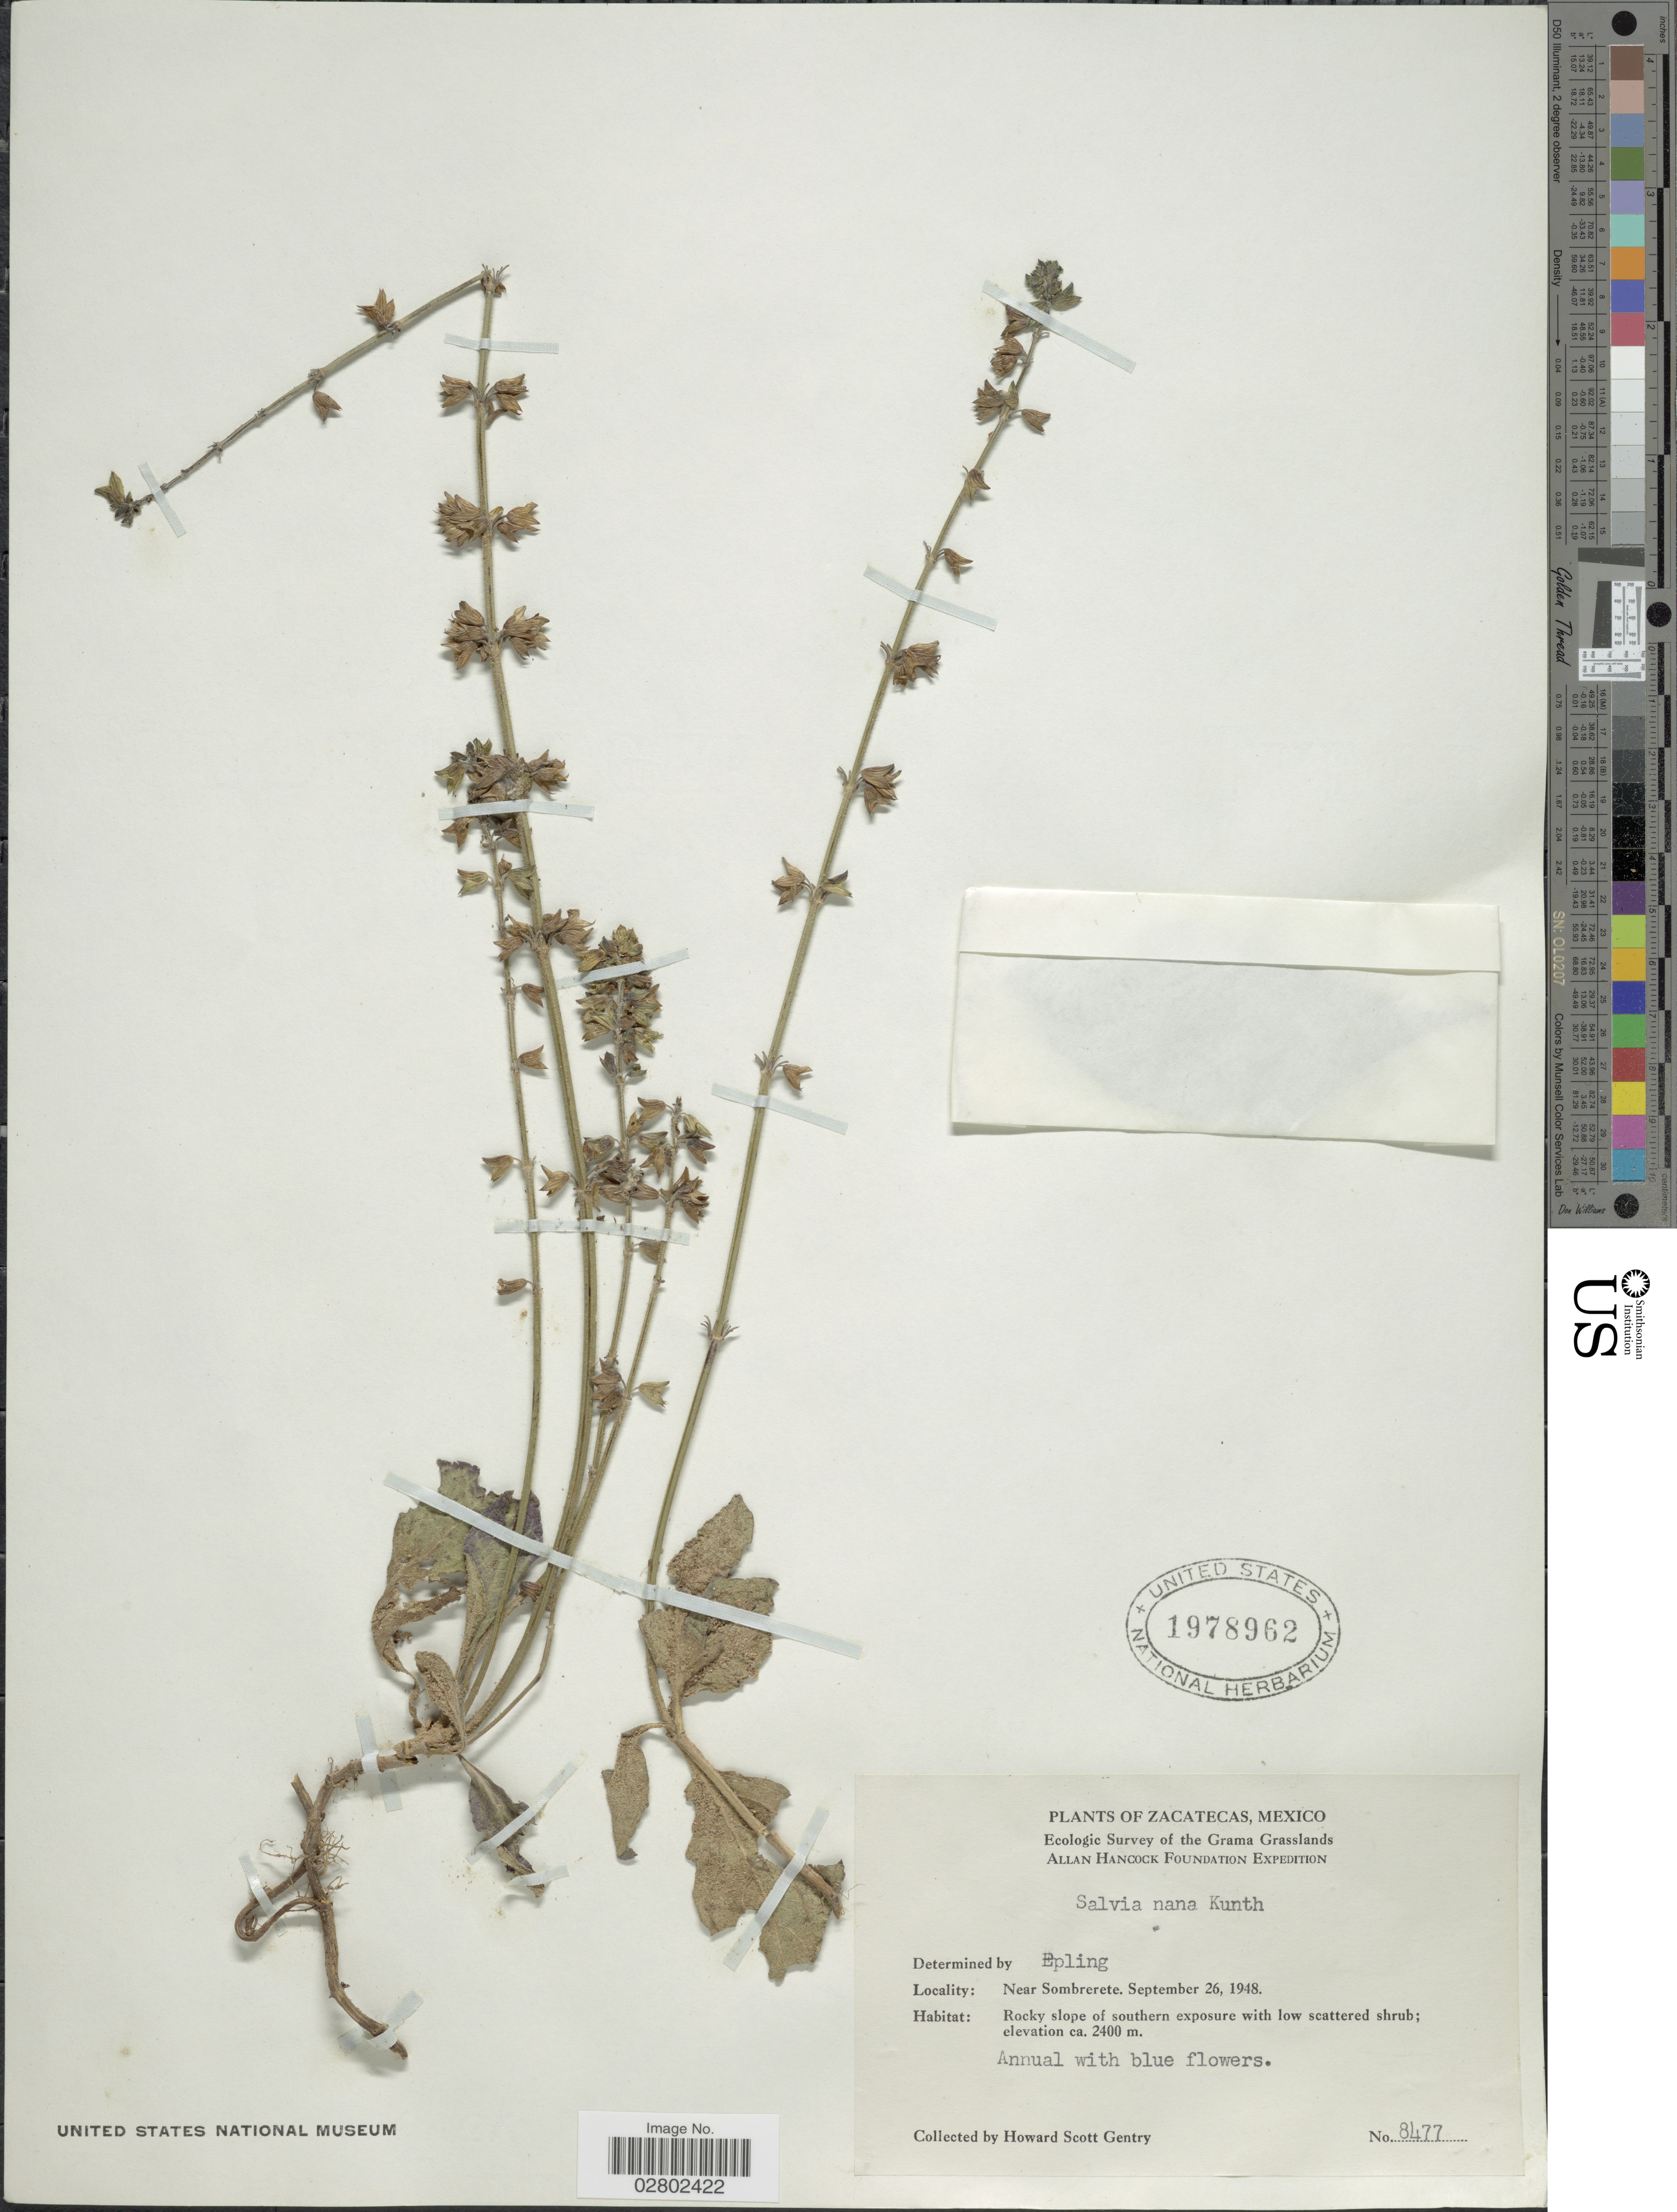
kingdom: Plantae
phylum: Tracheophyta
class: Magnoliopsida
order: Lamiales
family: Lamiaceae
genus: Salvia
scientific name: Salvia nana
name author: Kunth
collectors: H. S. Gentry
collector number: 8477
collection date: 1948-09-26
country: Mexico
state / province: Zacatecas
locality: Near Sombrerete.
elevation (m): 2400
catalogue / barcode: US 1978962